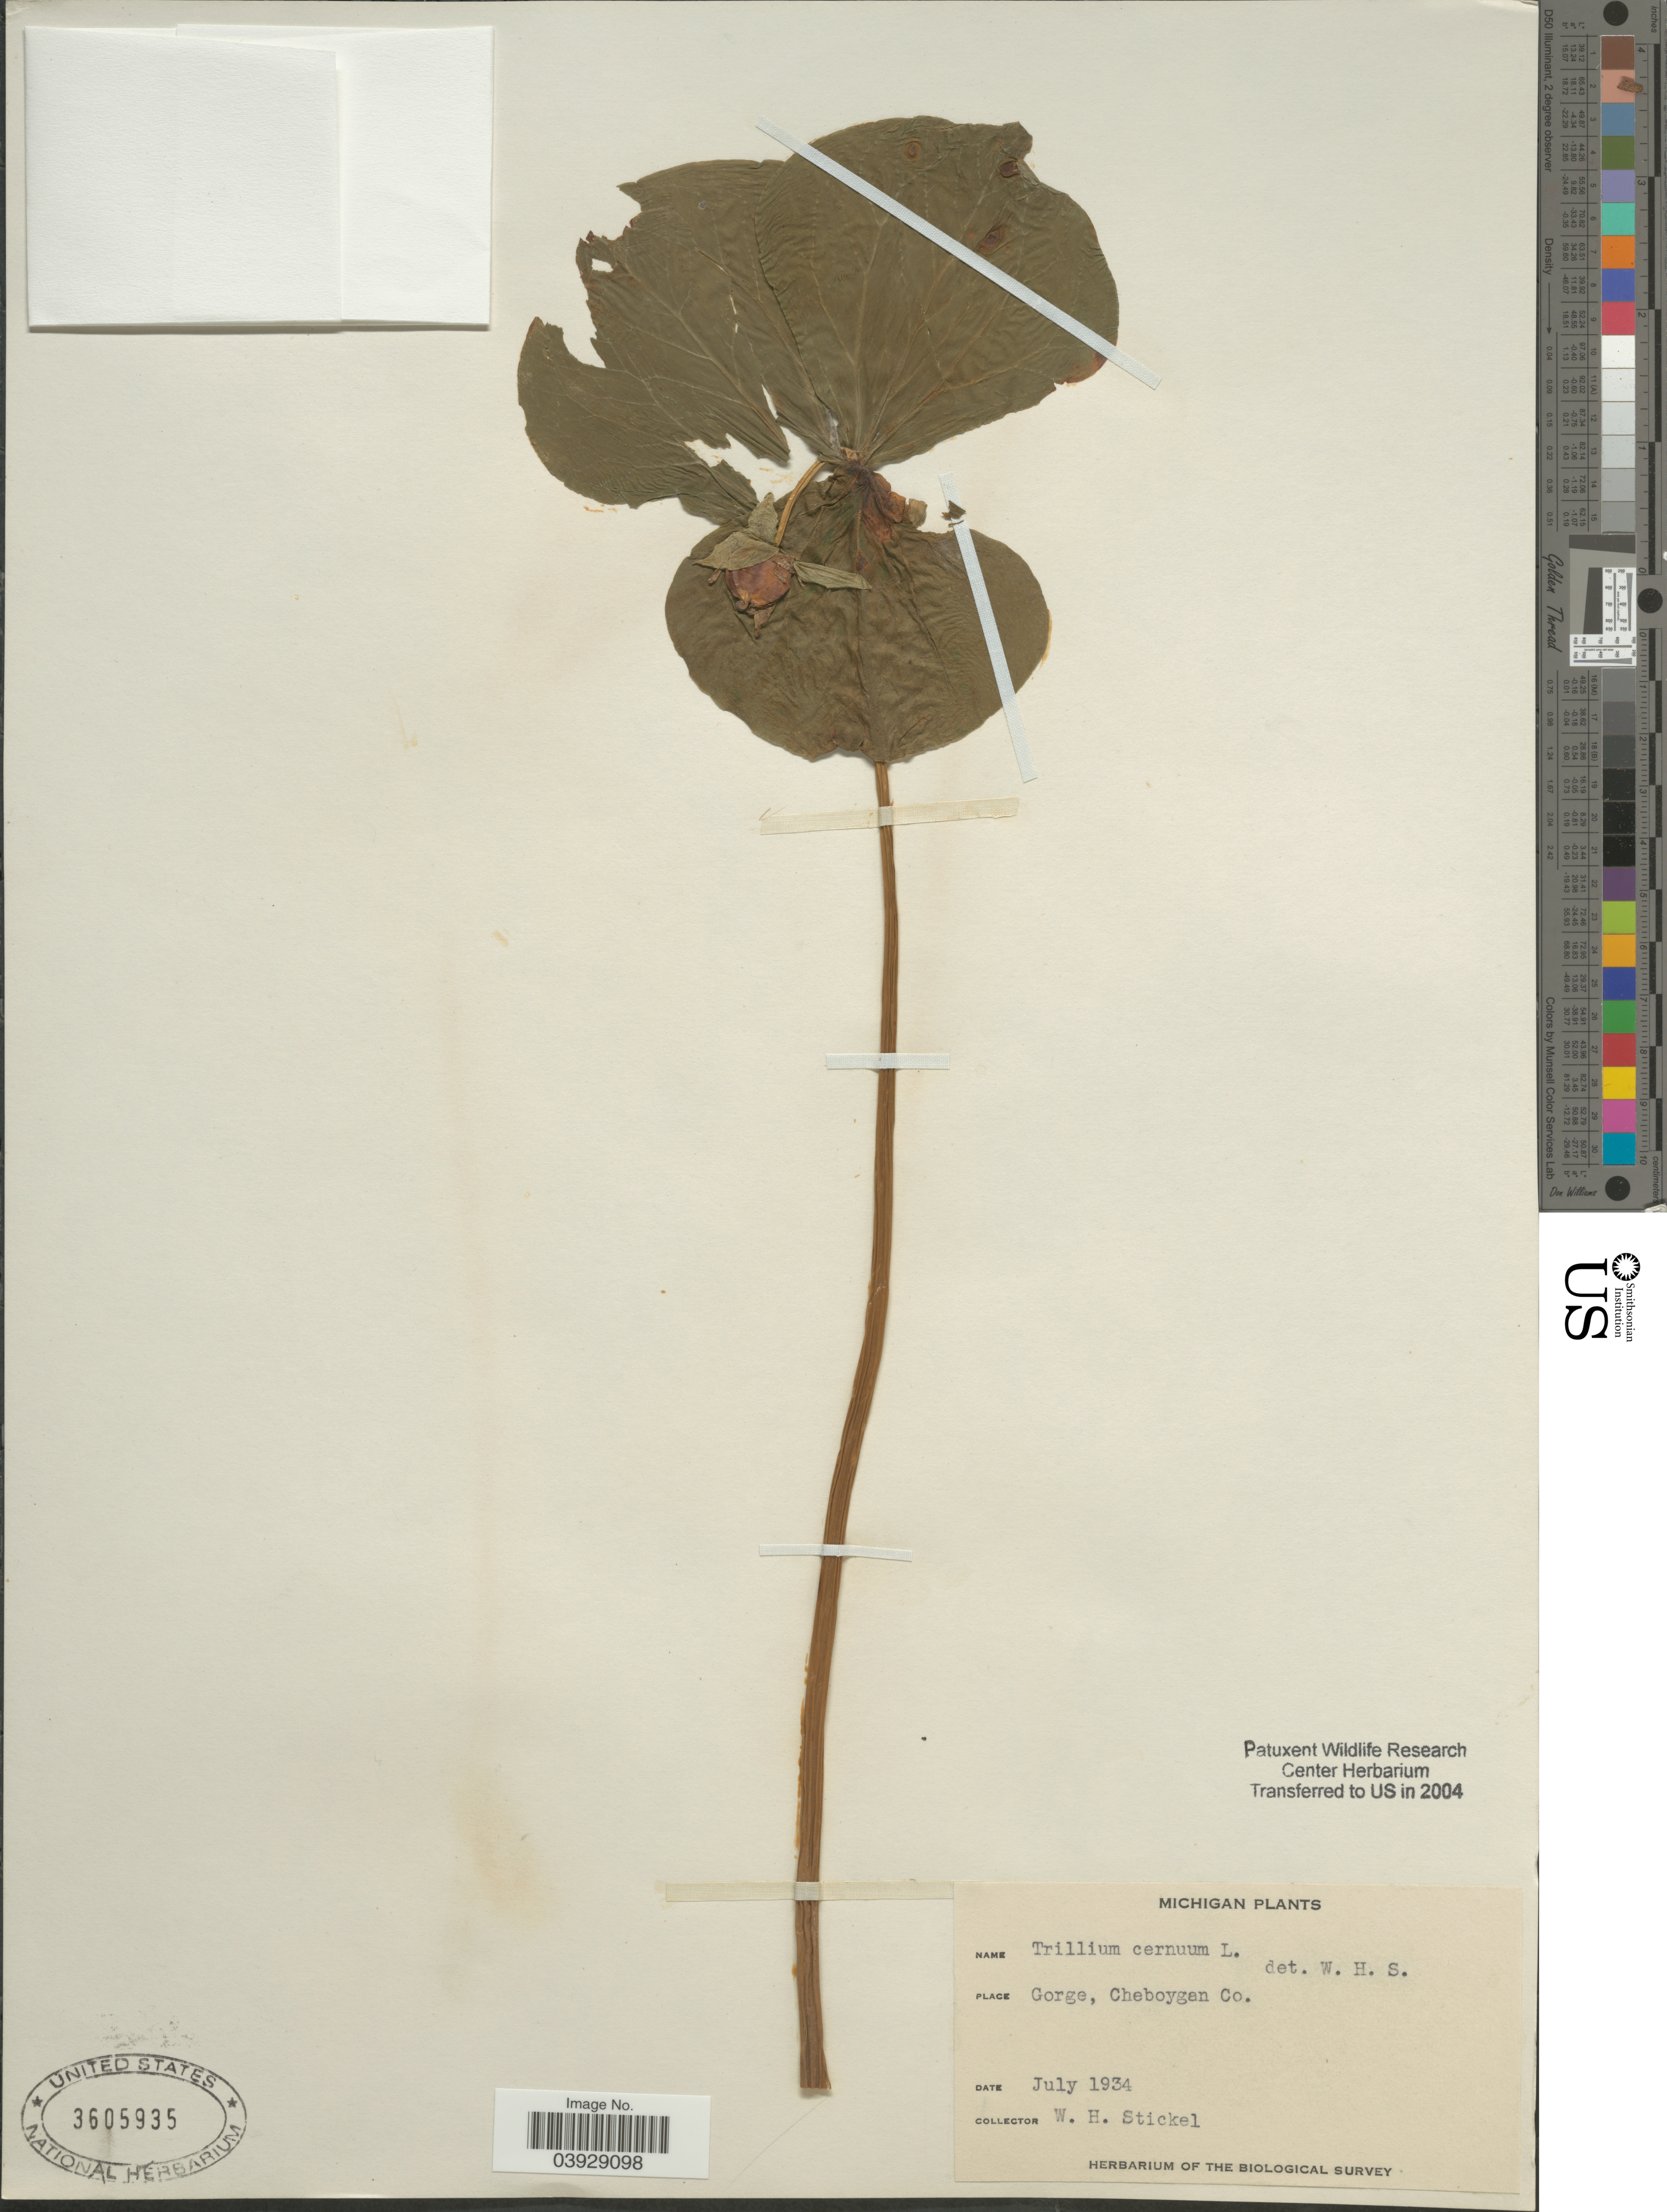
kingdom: Plantae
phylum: Tracheophyta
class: Liliopsida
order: Liliales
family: Melanthiaceae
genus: Trillium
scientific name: Trillium cernuum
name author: L.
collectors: W. Stickel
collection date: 1934-07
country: United States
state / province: Michigan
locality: Gorge, Cheboygan Co.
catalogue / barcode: US 3605935